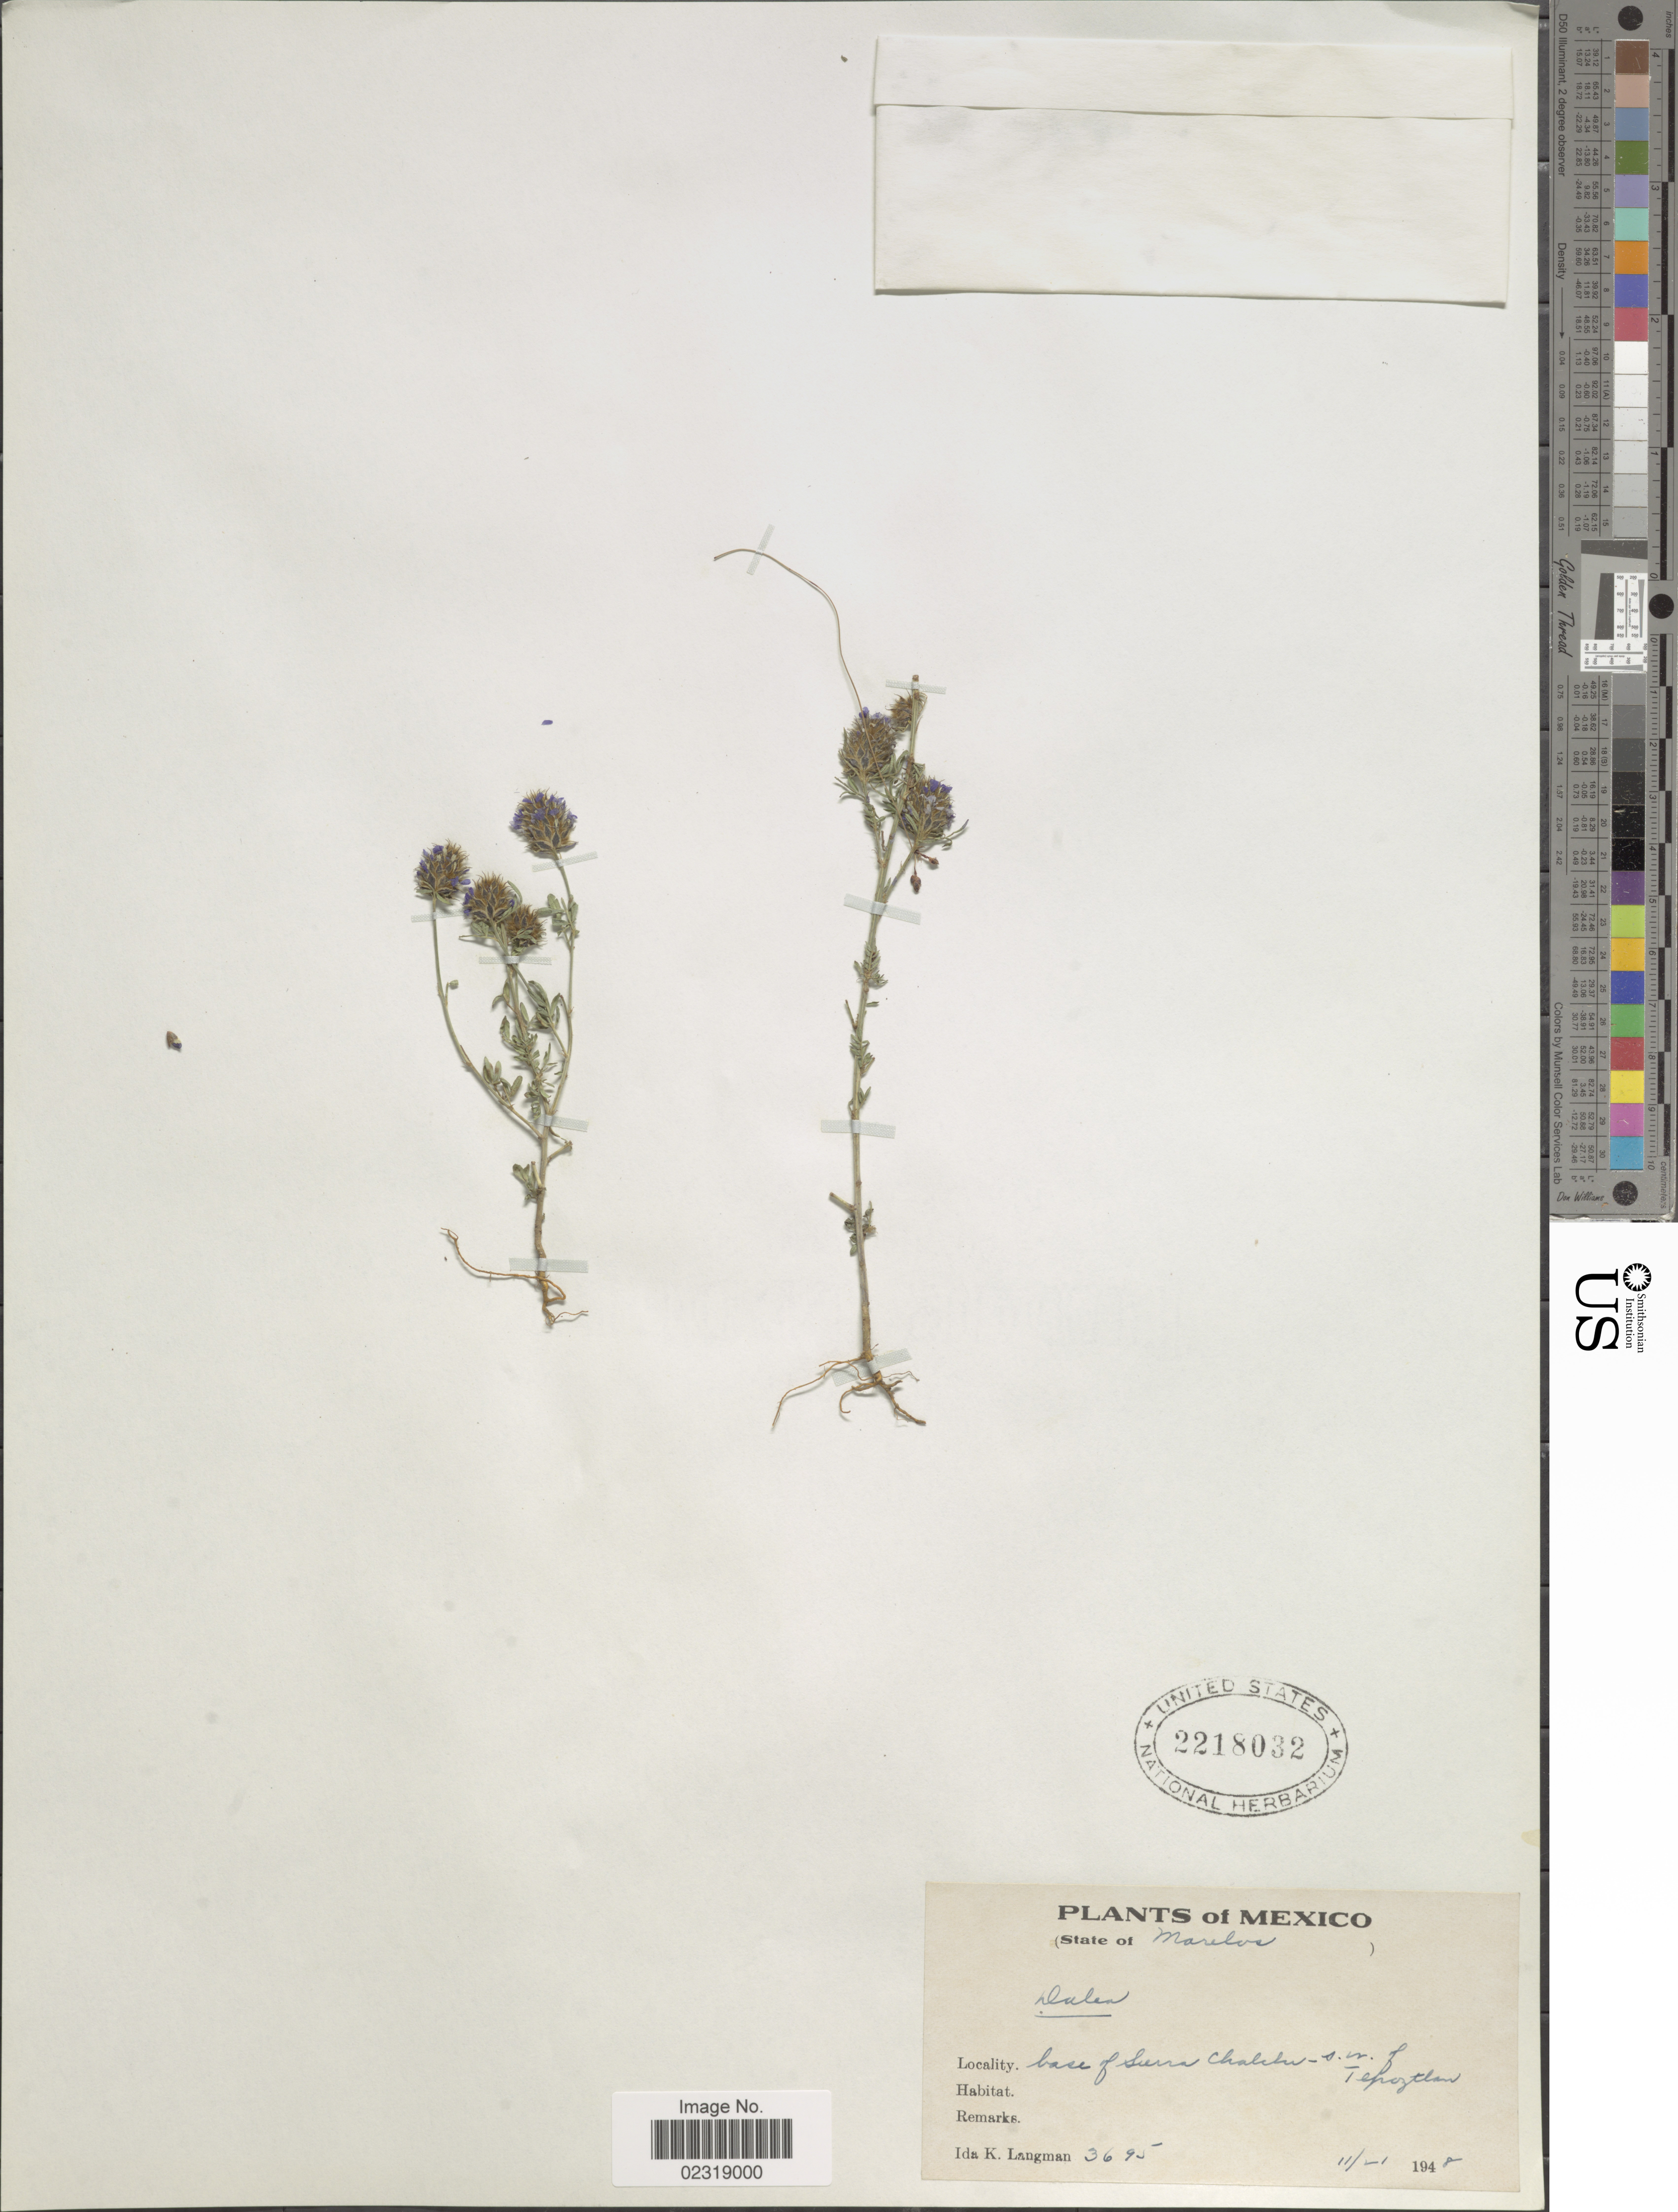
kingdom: Plantae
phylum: Tracheophyta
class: Magnoliopsida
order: Fabales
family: Fabaceae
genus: Dalea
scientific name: Dalea cliffortiana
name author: Willd.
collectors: I. K. Langman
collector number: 3695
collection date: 1948-01-11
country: Mexico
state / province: Morelos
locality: Base of Sierra Chalchi - S.W. of Tepoztlan, state of Morelos.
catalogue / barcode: US 2218032